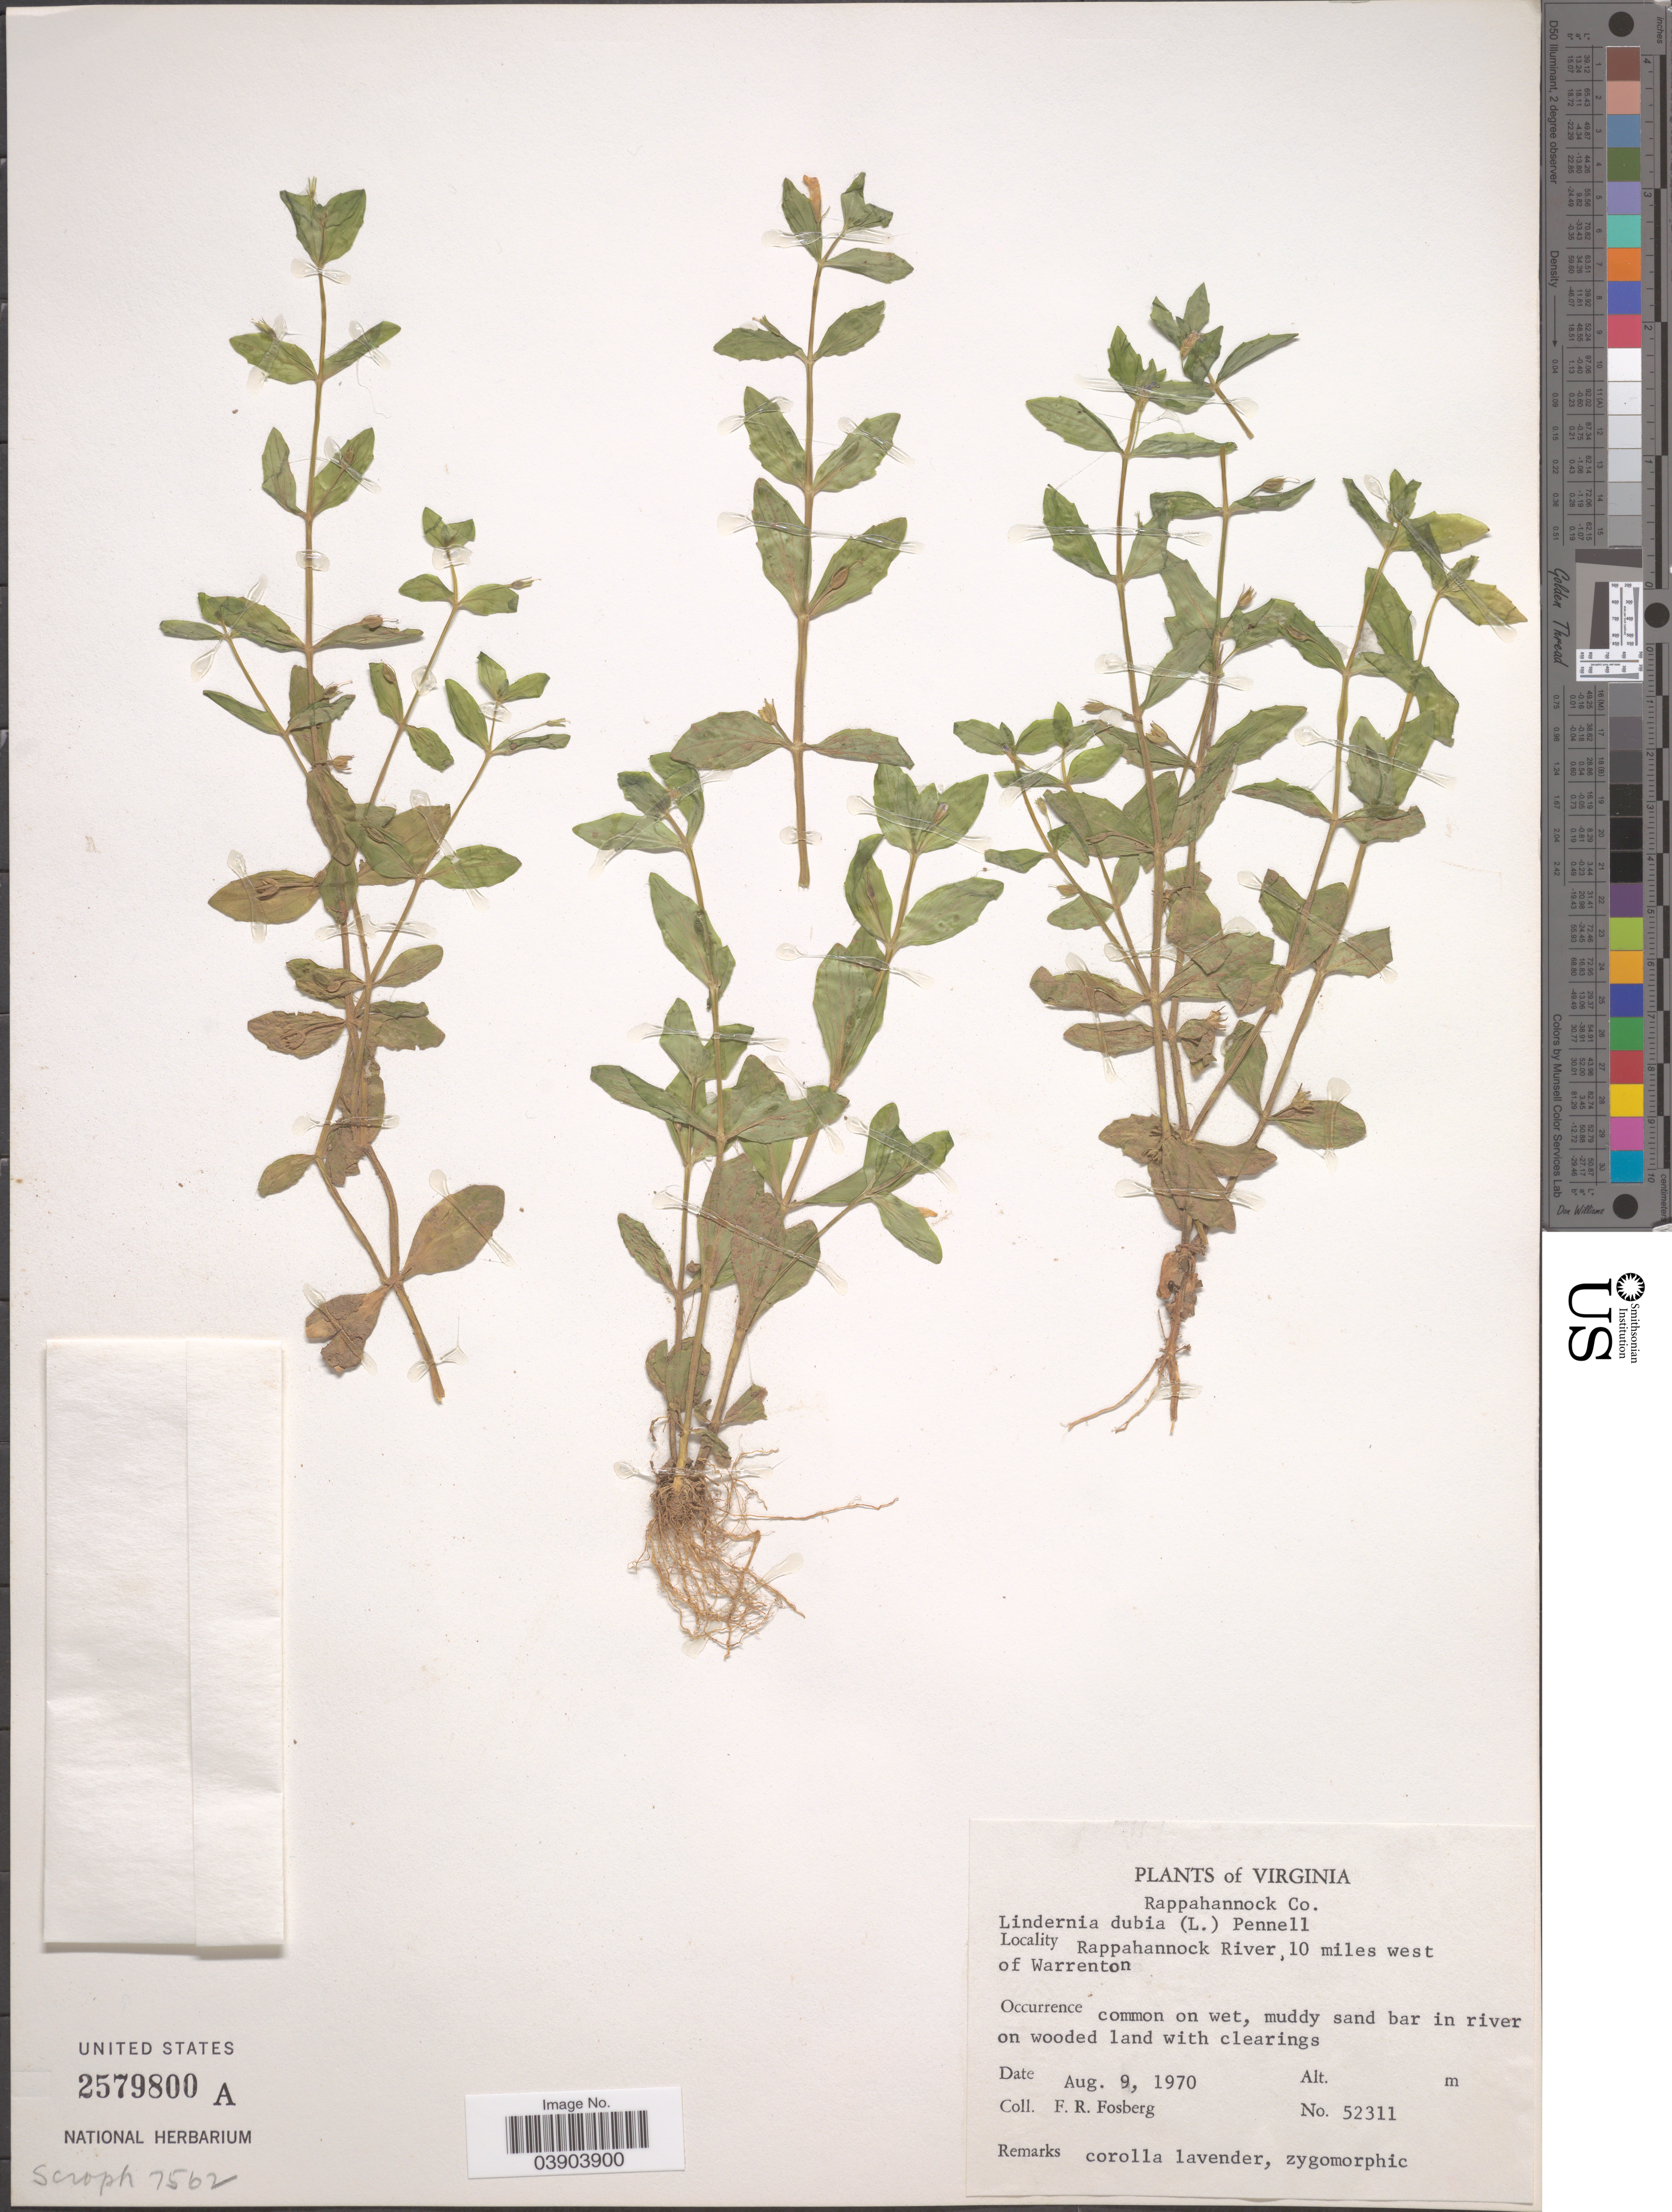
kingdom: Plantae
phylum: Tracheophyta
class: Magnoliopsida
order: Lamiales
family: Linderniaceae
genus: Lindernia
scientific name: Lindernia dubia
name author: (L.) Pennell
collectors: F. R. Fosberg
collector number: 52311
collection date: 1970-08-09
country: United States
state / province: Virginia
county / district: Rappahannock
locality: Rappahannock River, 10 miles west of Warrenton.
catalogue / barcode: US 2579800A